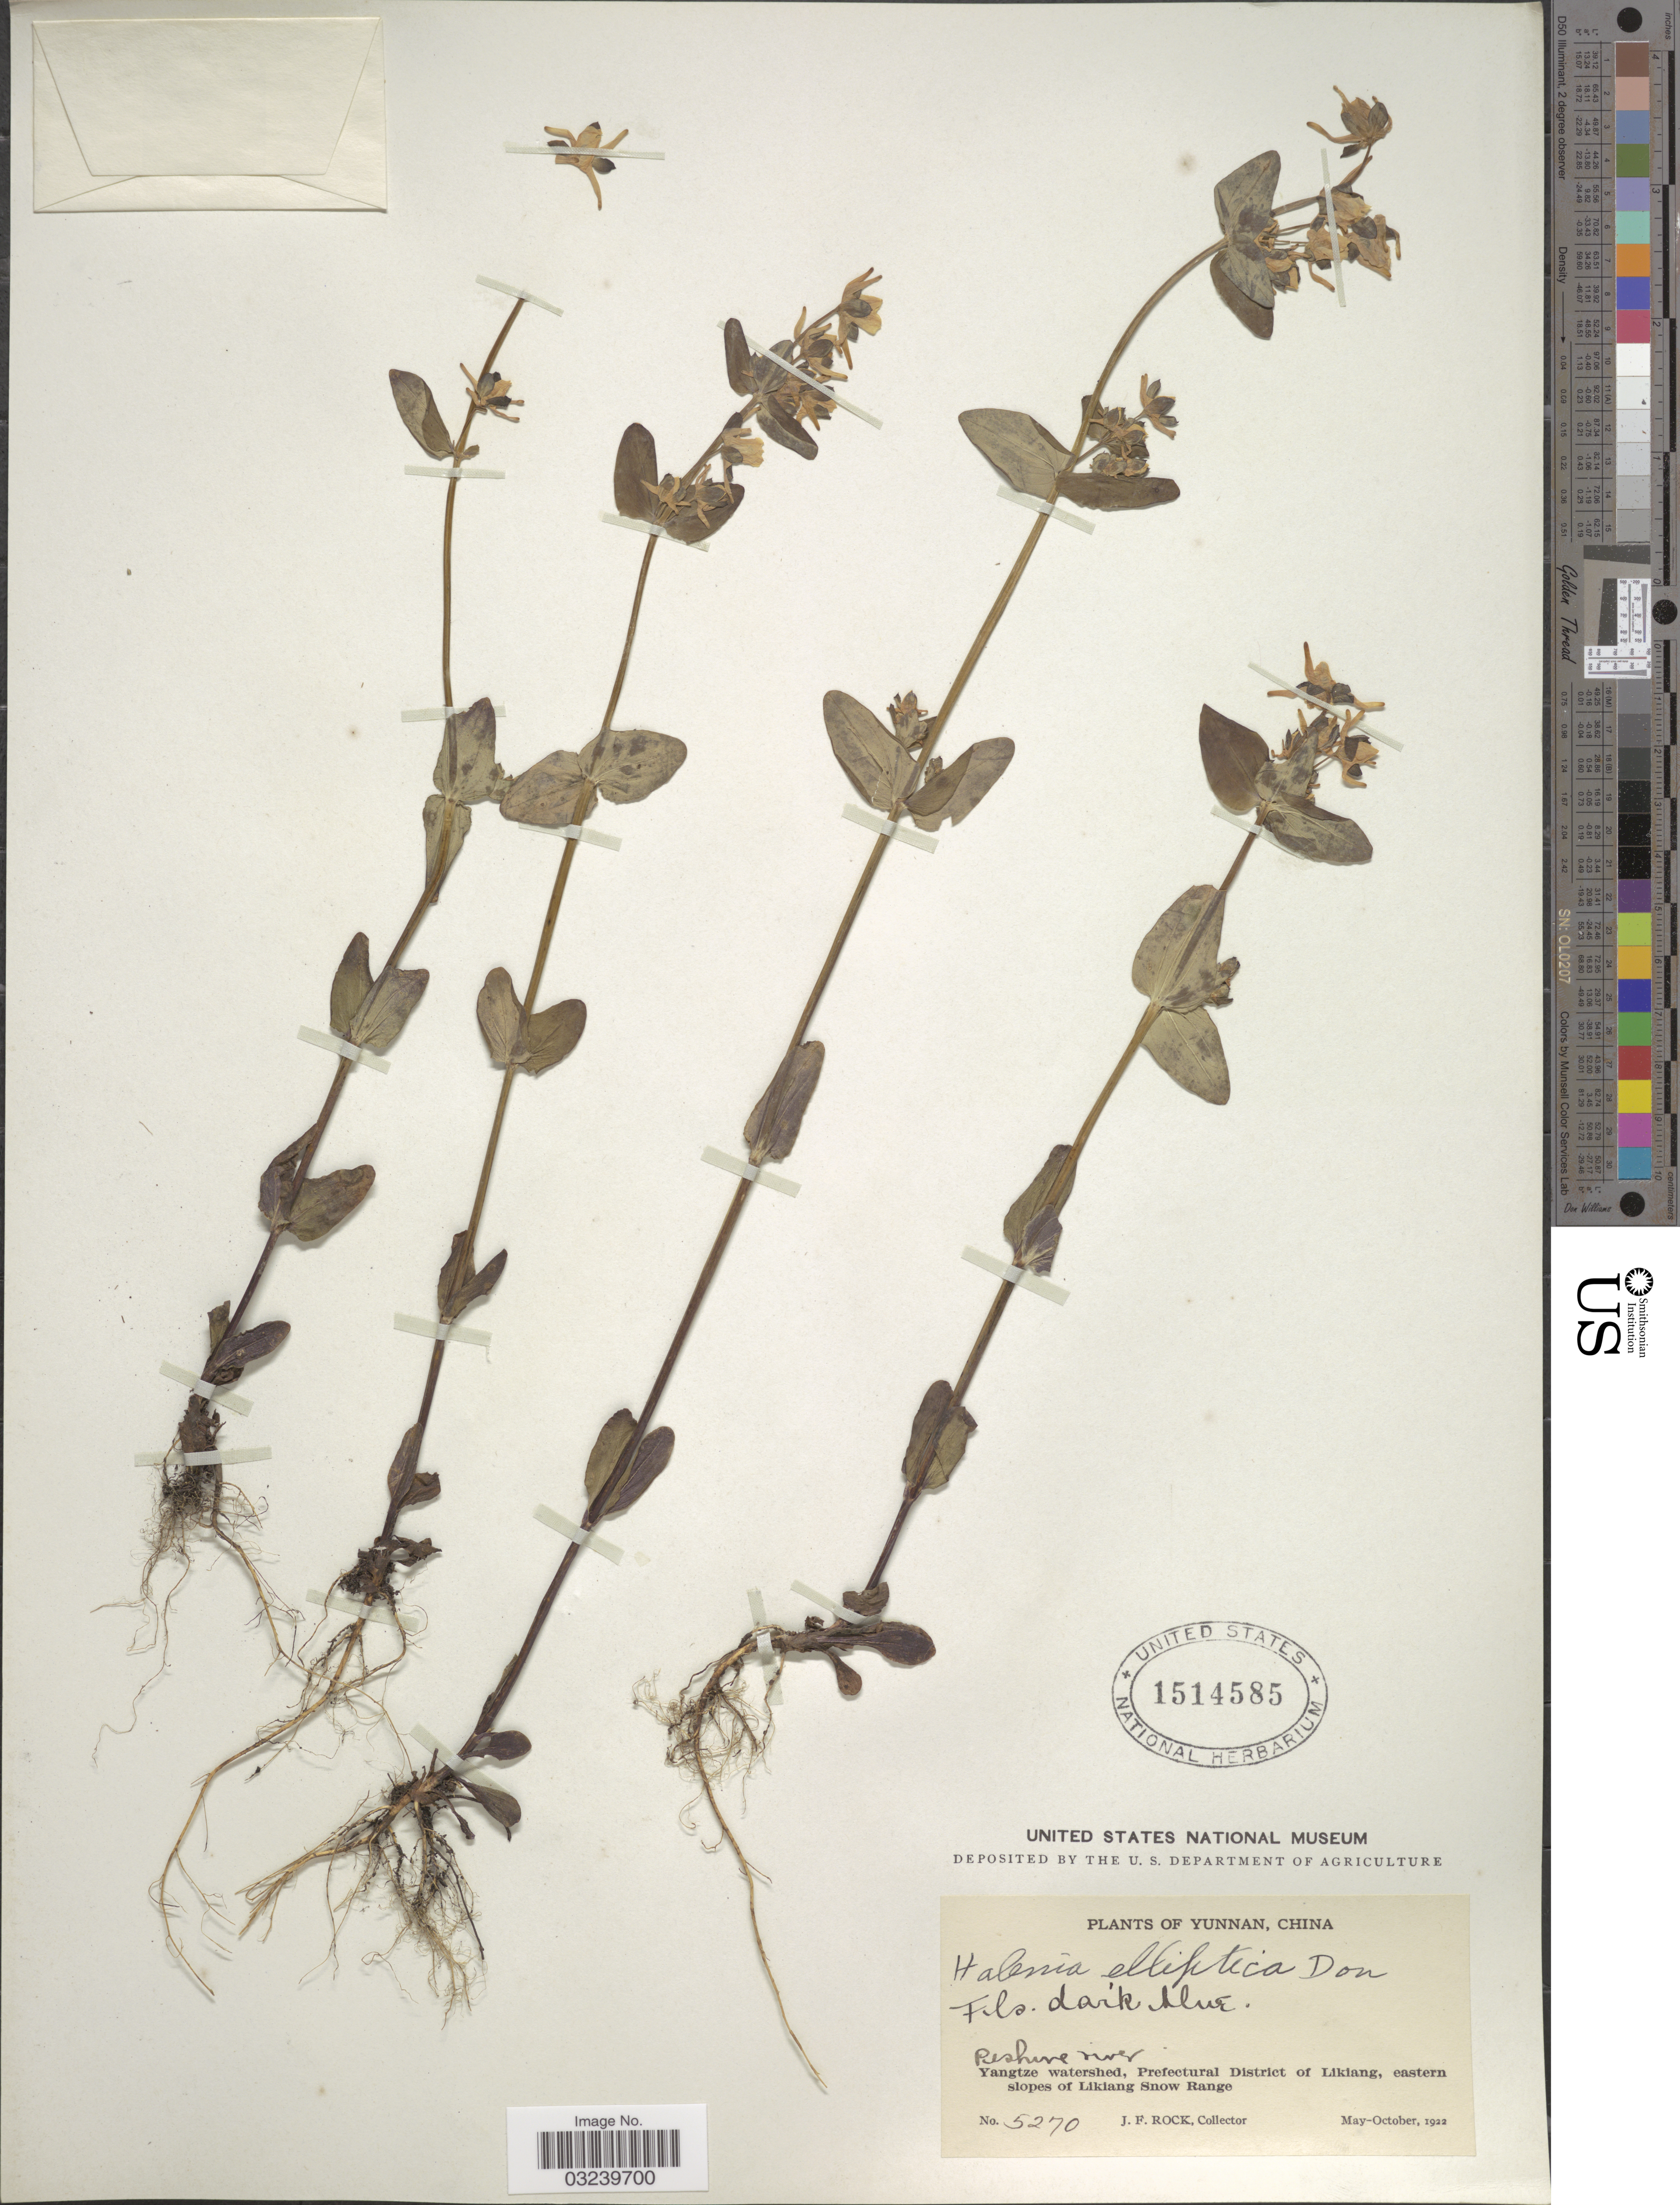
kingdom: Plantae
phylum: Tracheophyta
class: Magnoliopsida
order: Gentianales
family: Gentianaceae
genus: Halenia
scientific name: Halenia elliptica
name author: D. Don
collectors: J. Rock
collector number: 5270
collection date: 1922-05/1922-10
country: China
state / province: Yunnan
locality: Peshive river, Yangtze watershed, Prefectural District of Likiang, eastern slopes of Likiang Snow Range.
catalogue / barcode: US 1514585